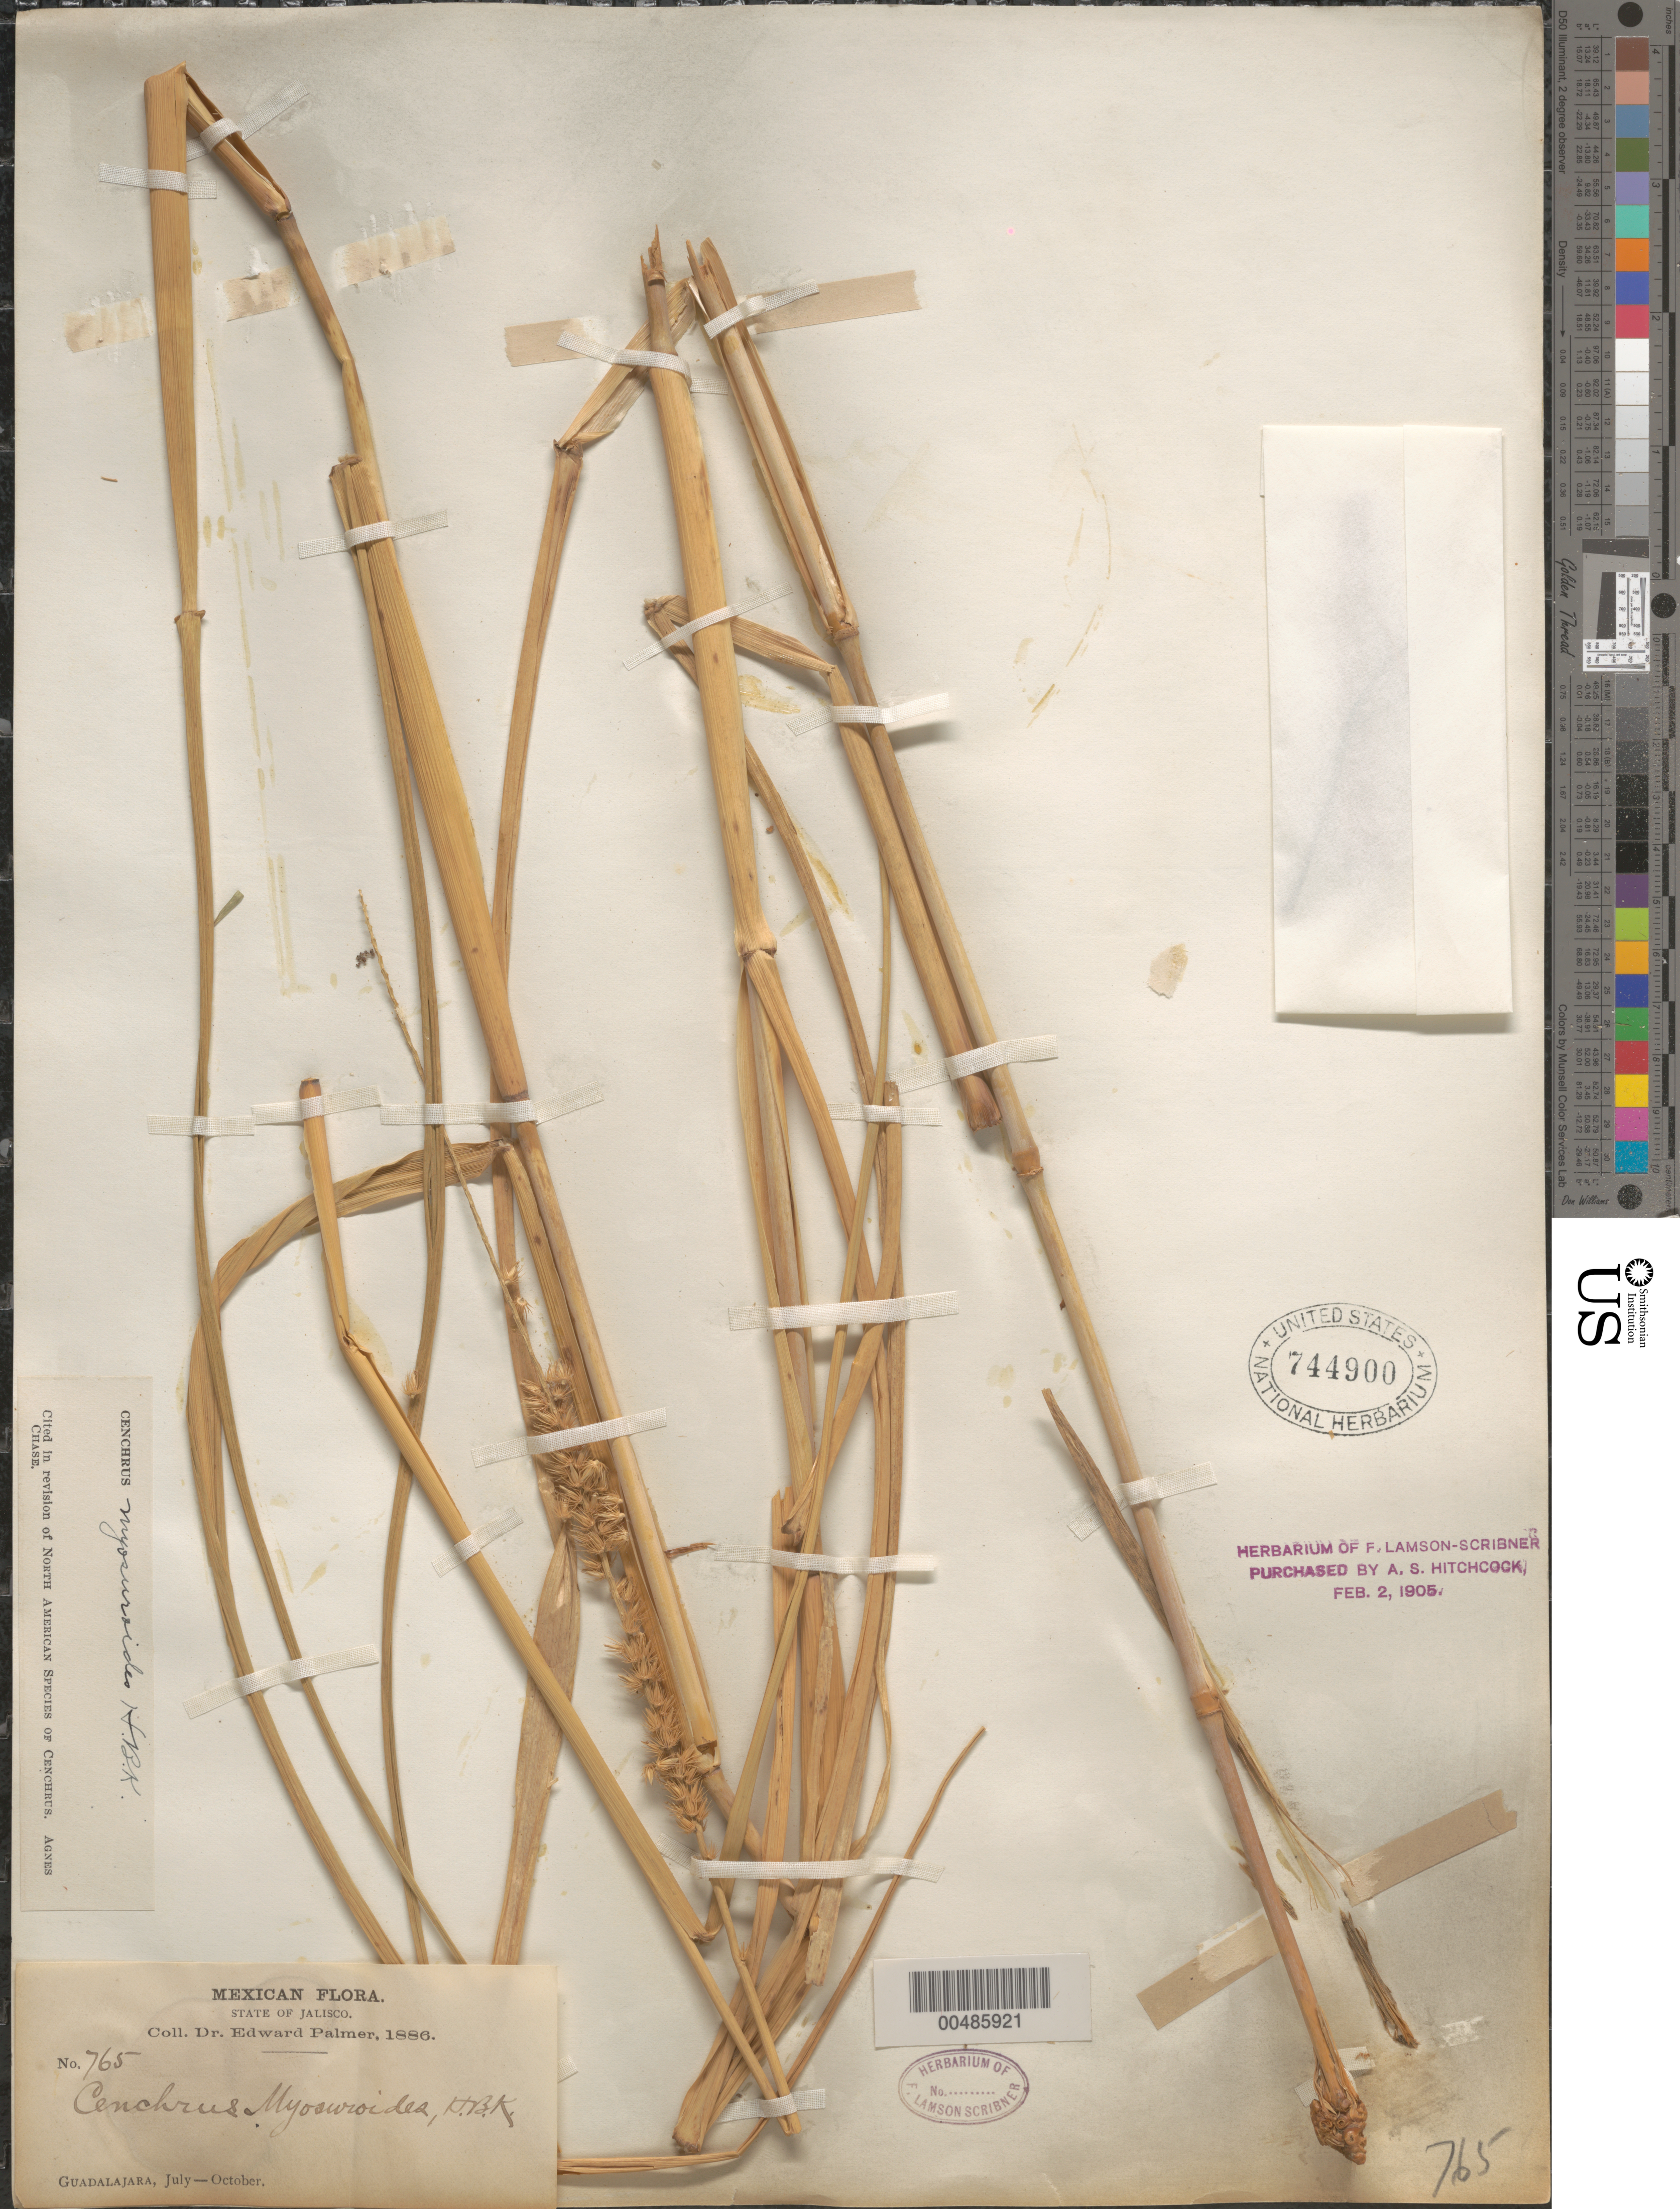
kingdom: Plantae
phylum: Tracheophyta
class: Liliopsida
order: Poales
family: Poaceae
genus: Cenchrus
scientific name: Cenchrus myosuroides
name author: Kunth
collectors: E. Palmer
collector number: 765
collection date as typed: Jul 1886 to Oct 1886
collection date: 1886-07/1886-10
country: Mexico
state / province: Jalisco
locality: Guadalajara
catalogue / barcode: US 744900